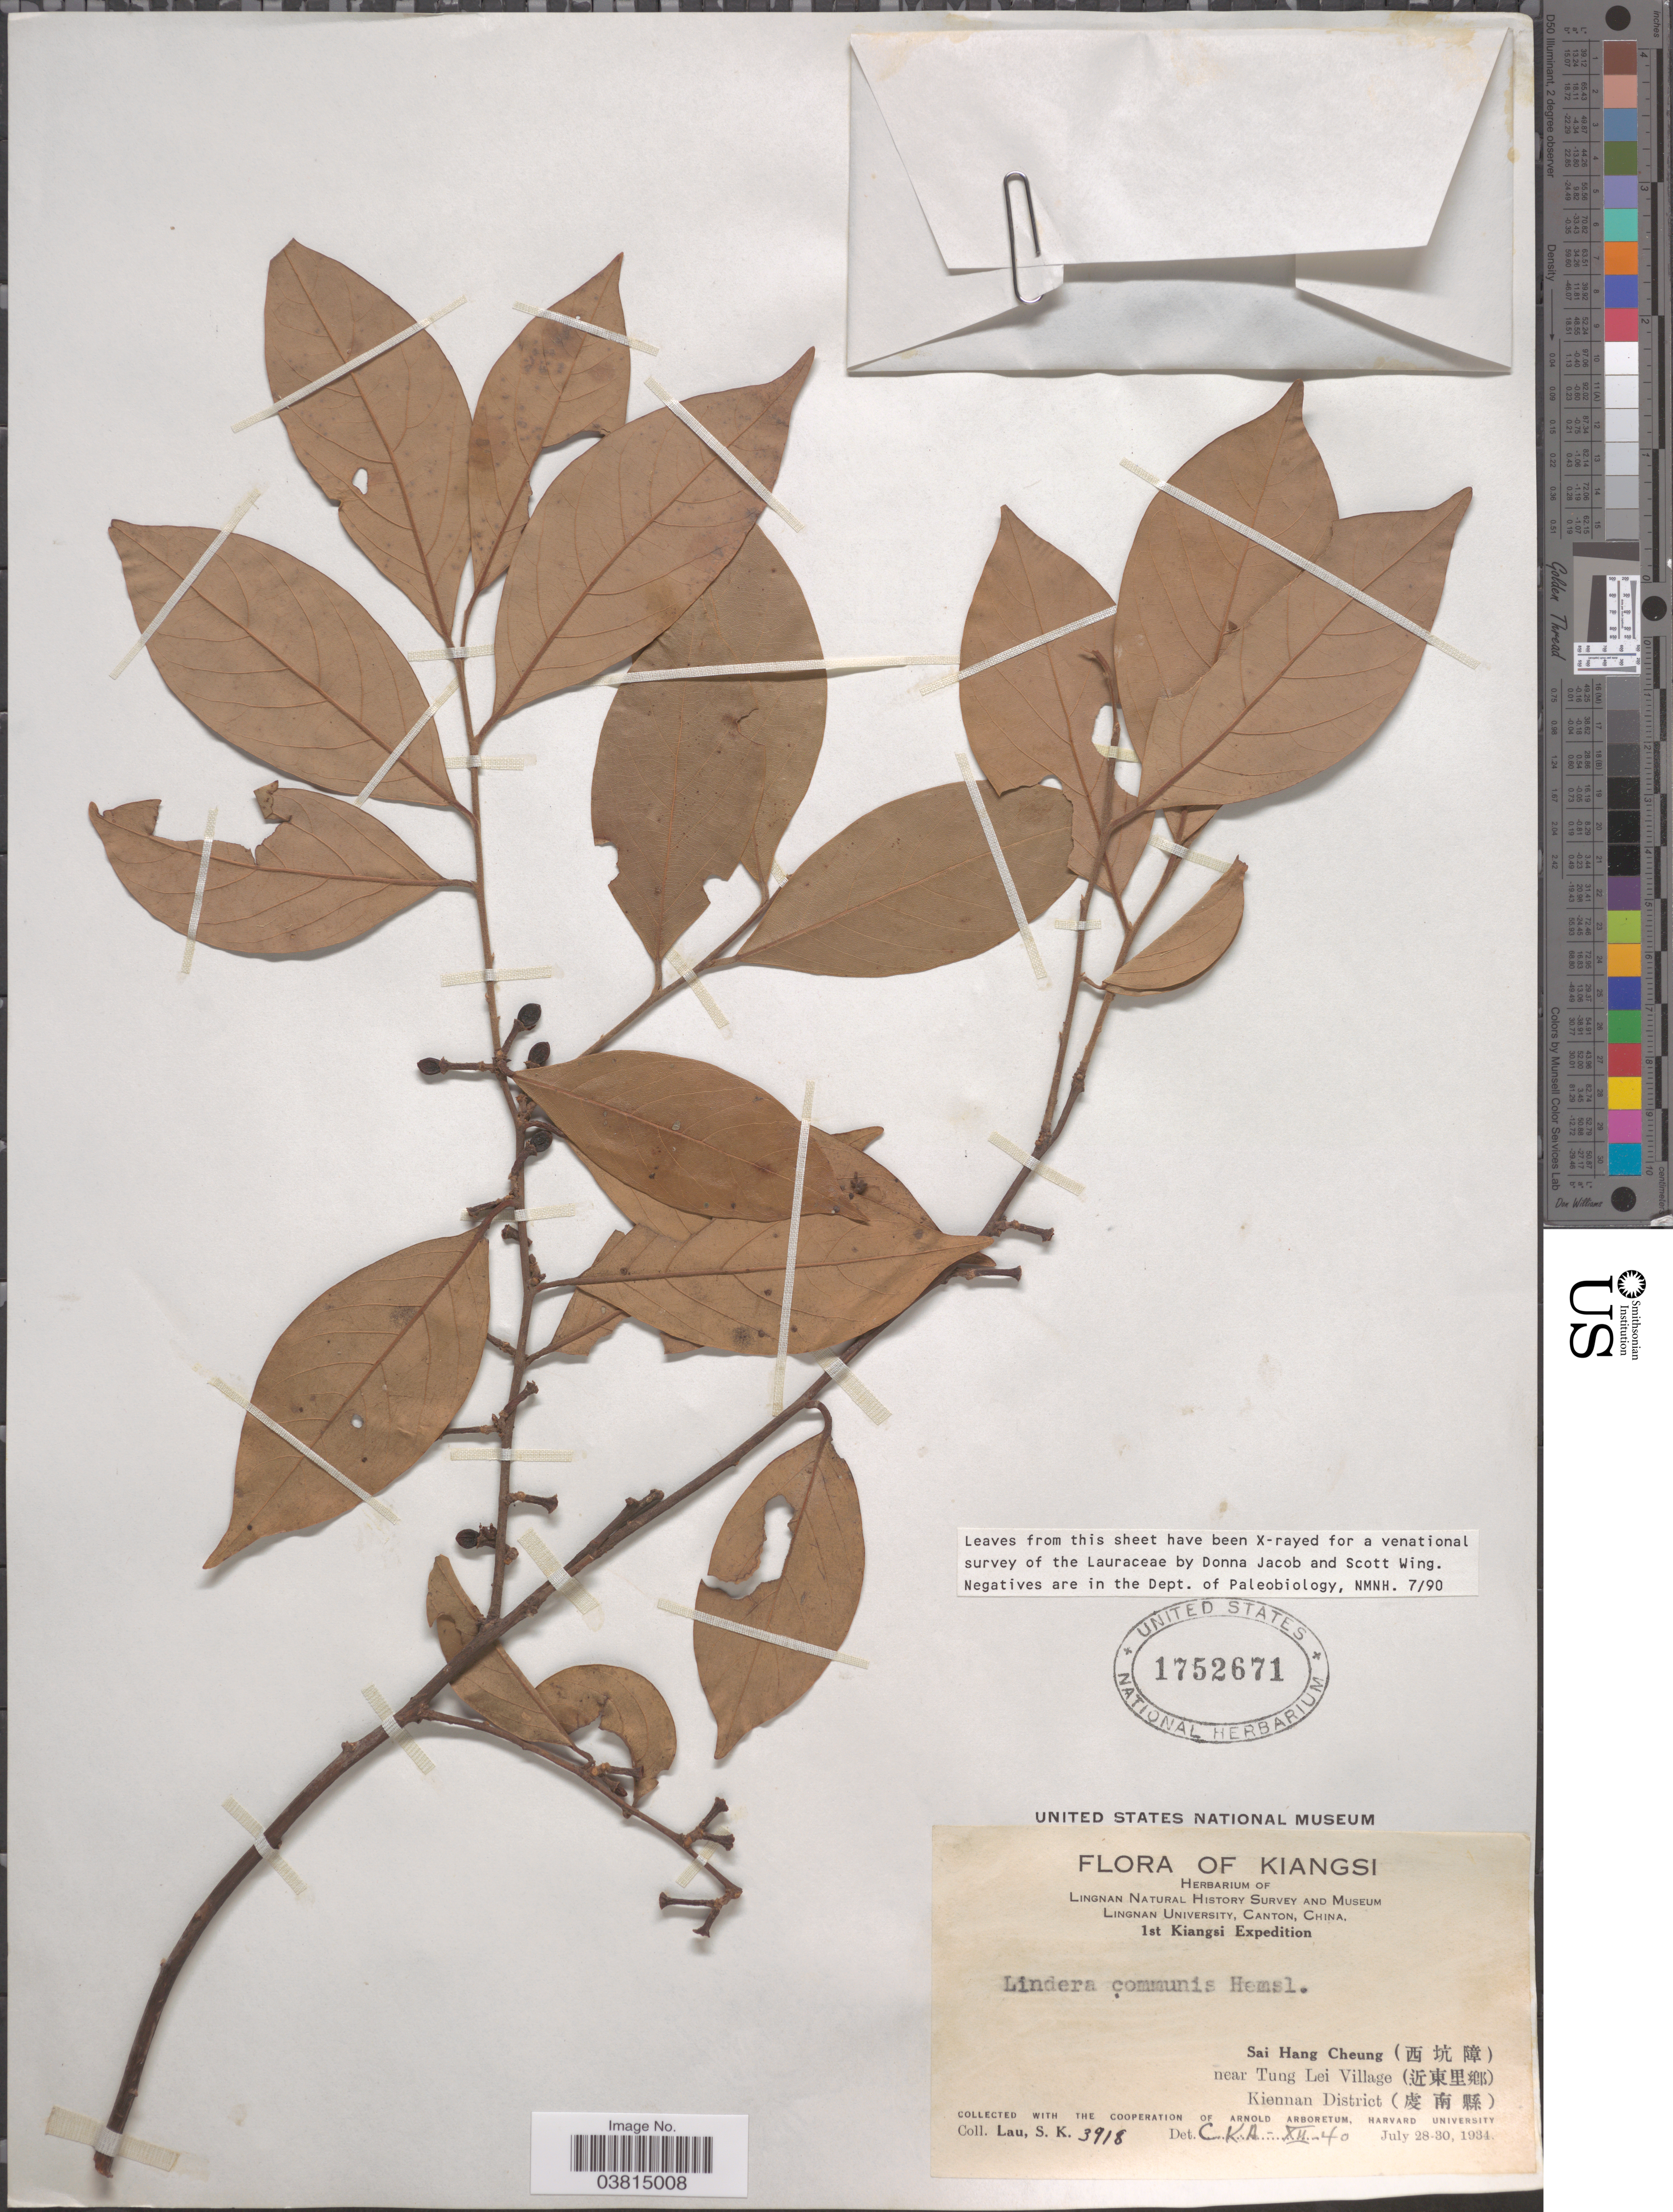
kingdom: Plantae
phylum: Tracheophyta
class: Magnoliopsida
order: Laurales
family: Lauraceae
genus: Lindera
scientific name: Lindera communis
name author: Hemsl.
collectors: S. K. Lau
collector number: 3918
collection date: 1934-07-28/1934-07-30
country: China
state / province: Jiangxi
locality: Kiangsi. Sai Hang Cheung (X) near Tung Lei Village (X). Kiennan District (X).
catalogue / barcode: US 1752671